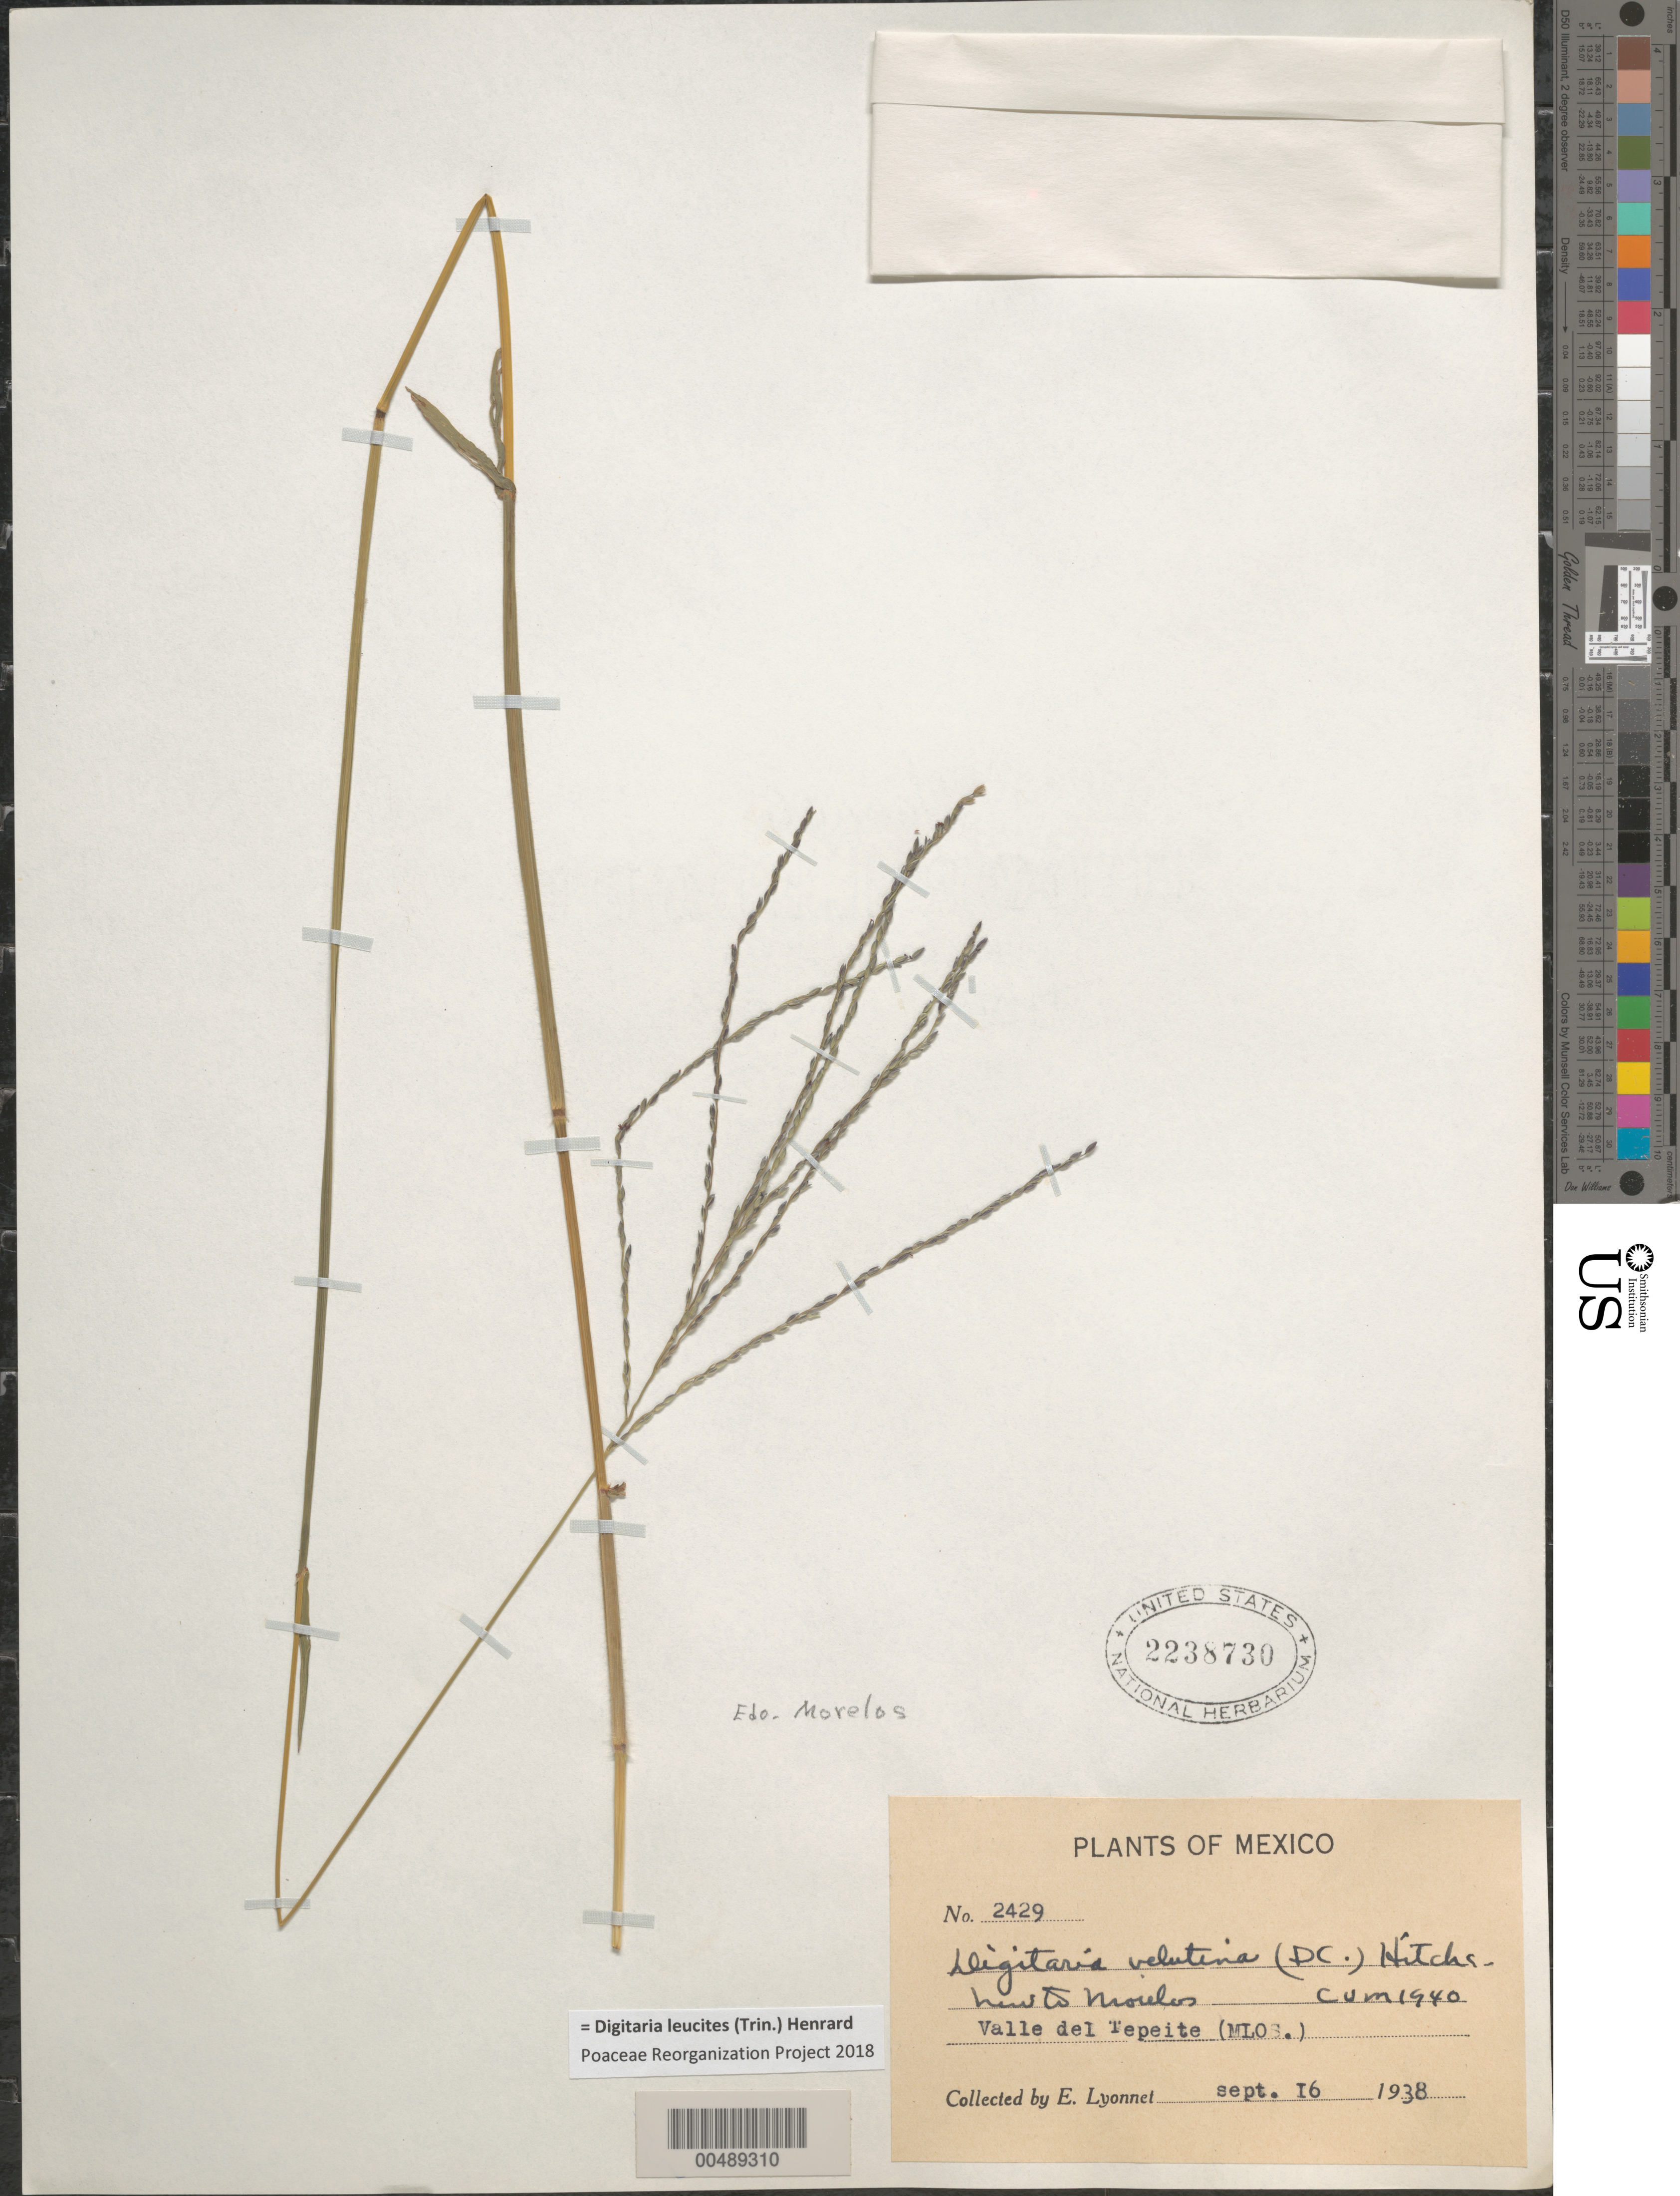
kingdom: Plantae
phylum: Tracheophyta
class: Liliopsida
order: Poales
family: Poaceae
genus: Digitaria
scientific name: Digitaria leucites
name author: (Trin.) Henr.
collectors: Bro. E. Lyonnet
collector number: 2429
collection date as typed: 16 Sep 1938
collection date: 1938-09-16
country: Mexico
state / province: Morelos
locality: Valle del Tepeite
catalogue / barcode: US 2238730